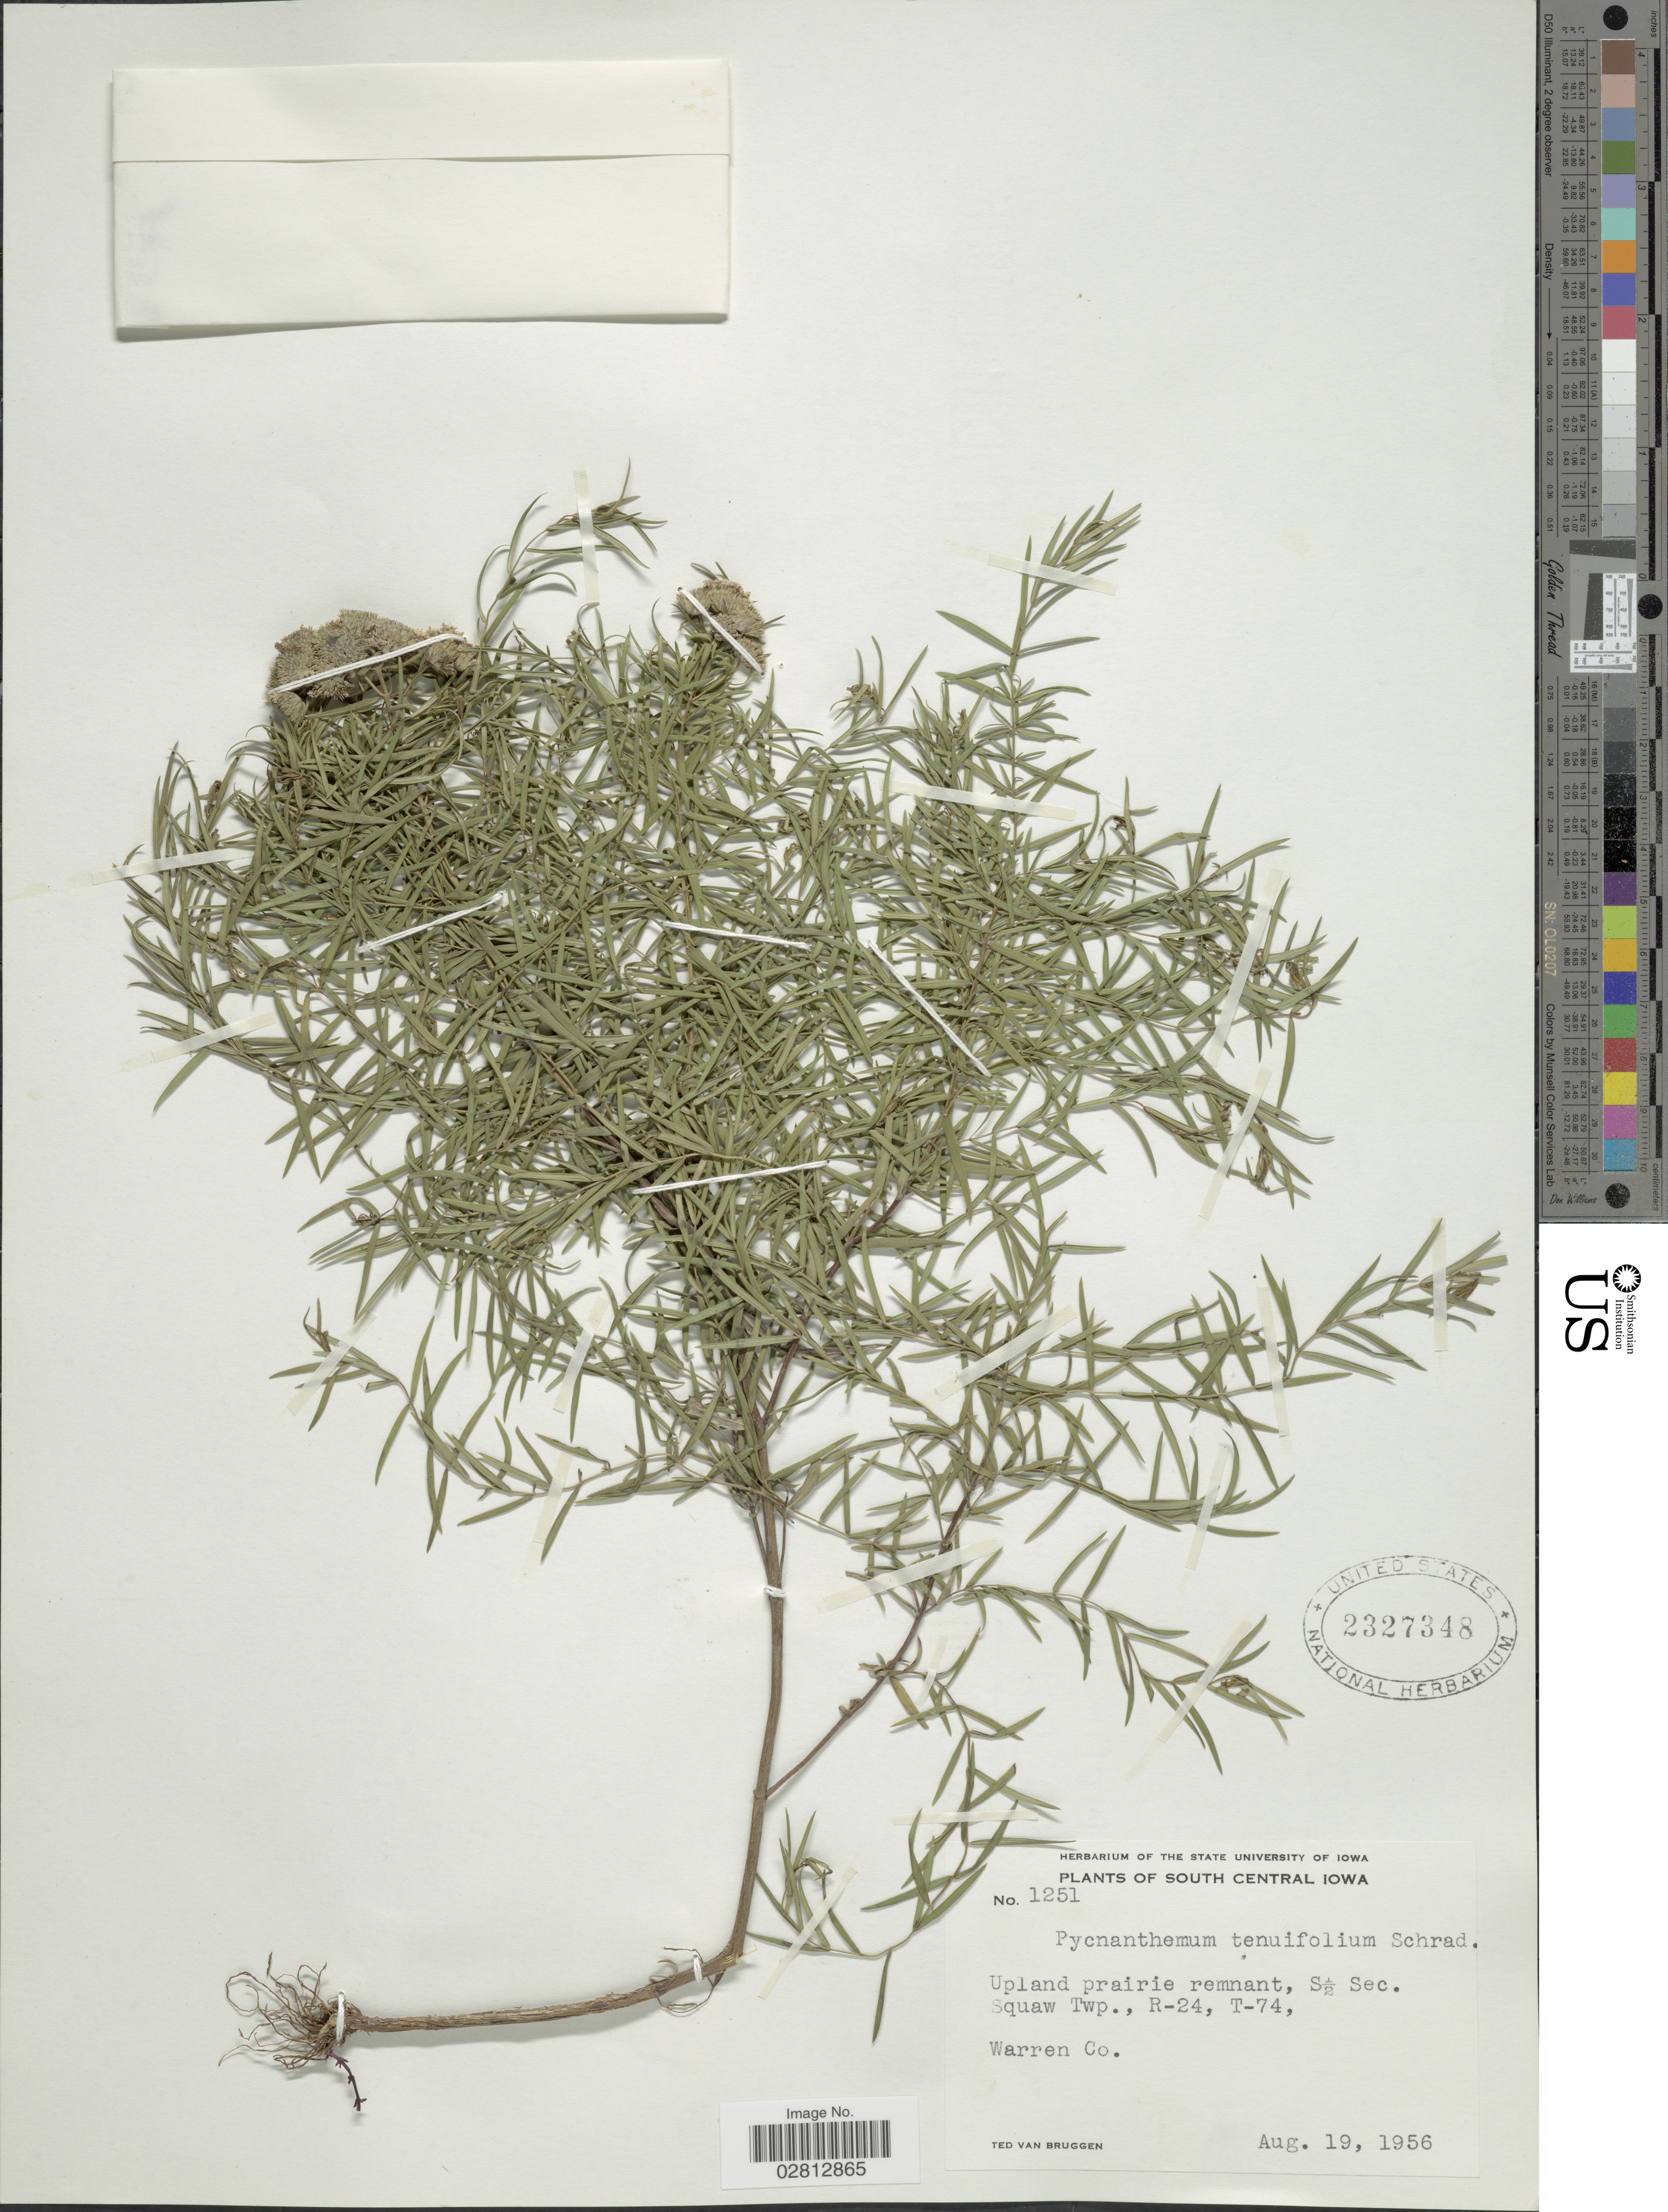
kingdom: Plantae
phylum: Tracheophyta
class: Magnoliopsida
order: Lamiales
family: Lamiaceae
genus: Pycnanthemum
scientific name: Pycnanthemum tenuifolium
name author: Schrad.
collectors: T. van Bruggen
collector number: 1251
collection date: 1956-08-19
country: United States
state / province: Iowa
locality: South Central Iowa. Upland prairie remnant S½ Sec. Squaw Twp., R-24, T-74, Warren Co.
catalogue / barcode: US 2327348